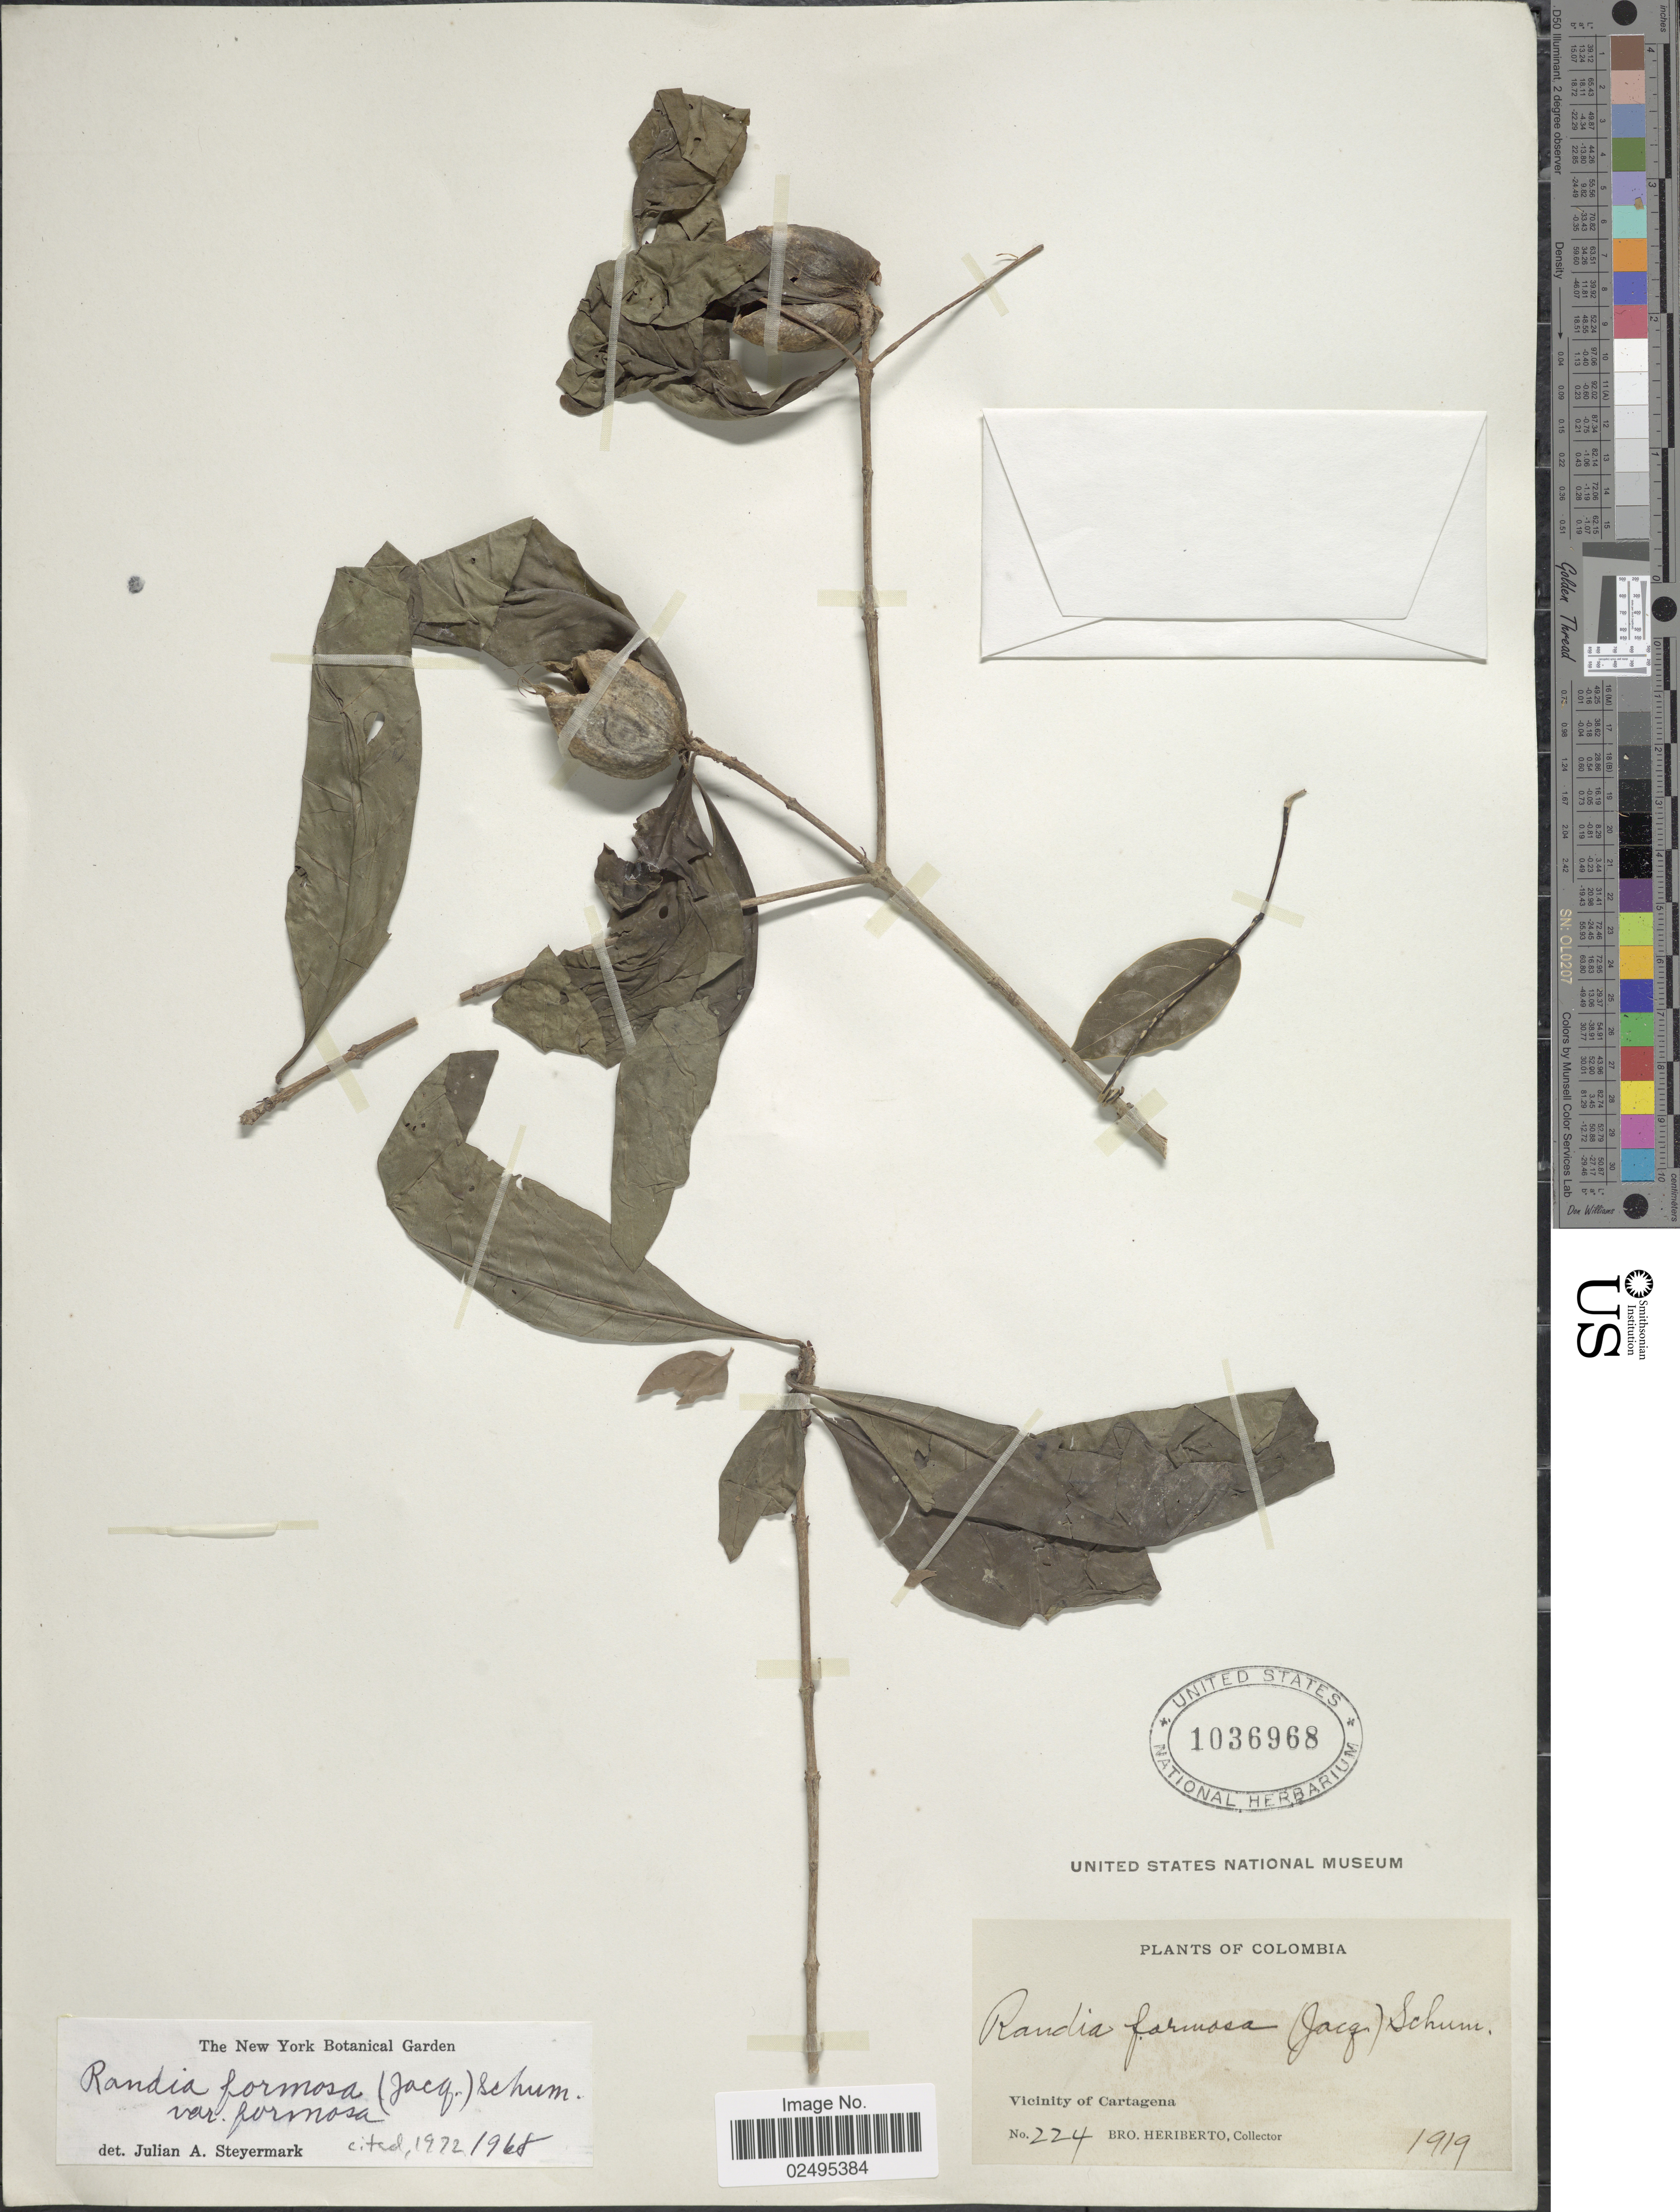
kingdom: Plantae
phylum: Tracheophyta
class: Magnoliopsida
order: Gentianales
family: Rubiaceae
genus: Rosenbergiodendron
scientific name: Rosenbergiodendron formosum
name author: (Jacq.) Fagerl.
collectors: B. Heriberto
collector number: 224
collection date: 1919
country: Colombia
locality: Vicinity of Cartagena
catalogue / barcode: US 1036968